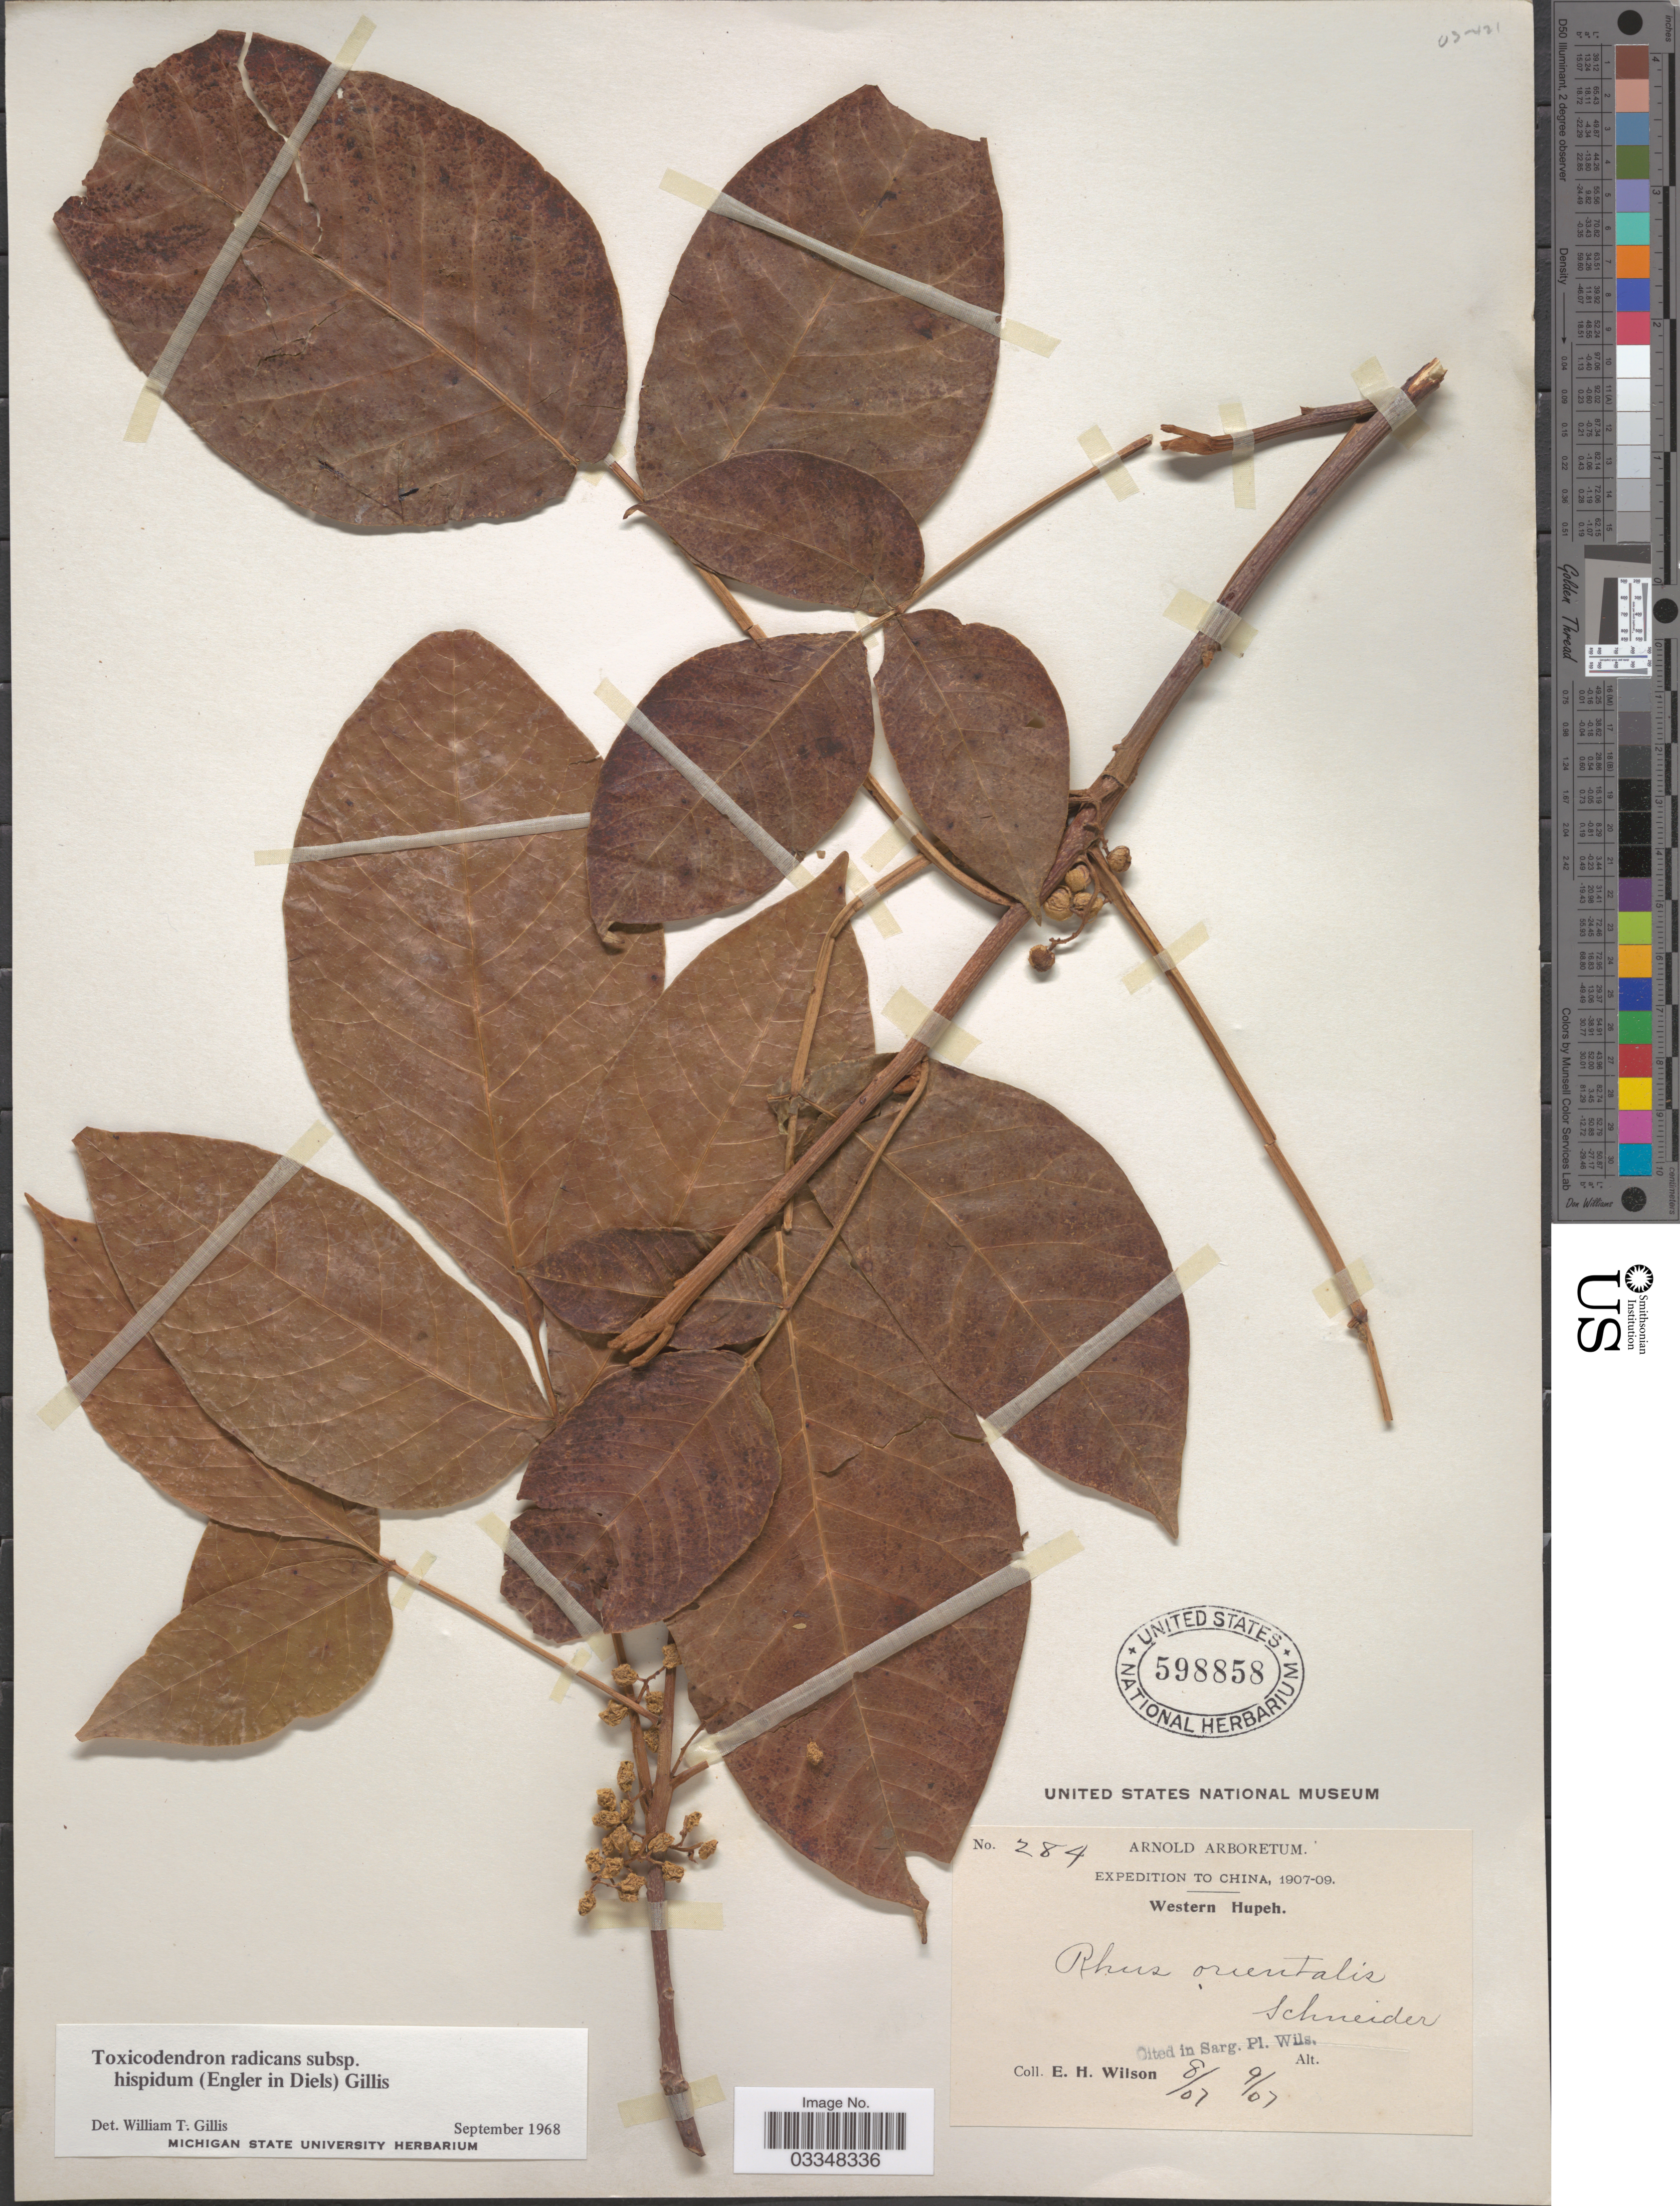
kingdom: Plantae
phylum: Tracheophyta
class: Magnoliopsida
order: Sapindales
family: Anacardiaceae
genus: Toxicodendron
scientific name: Toxicodendron orientale subsp. hispidum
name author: (Engl.) Yonek.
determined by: Mitchell, John D.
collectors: E. Wilson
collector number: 284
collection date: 1907-08/1907-09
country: China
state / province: Hubei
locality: Western Hupeh.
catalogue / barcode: US 598858